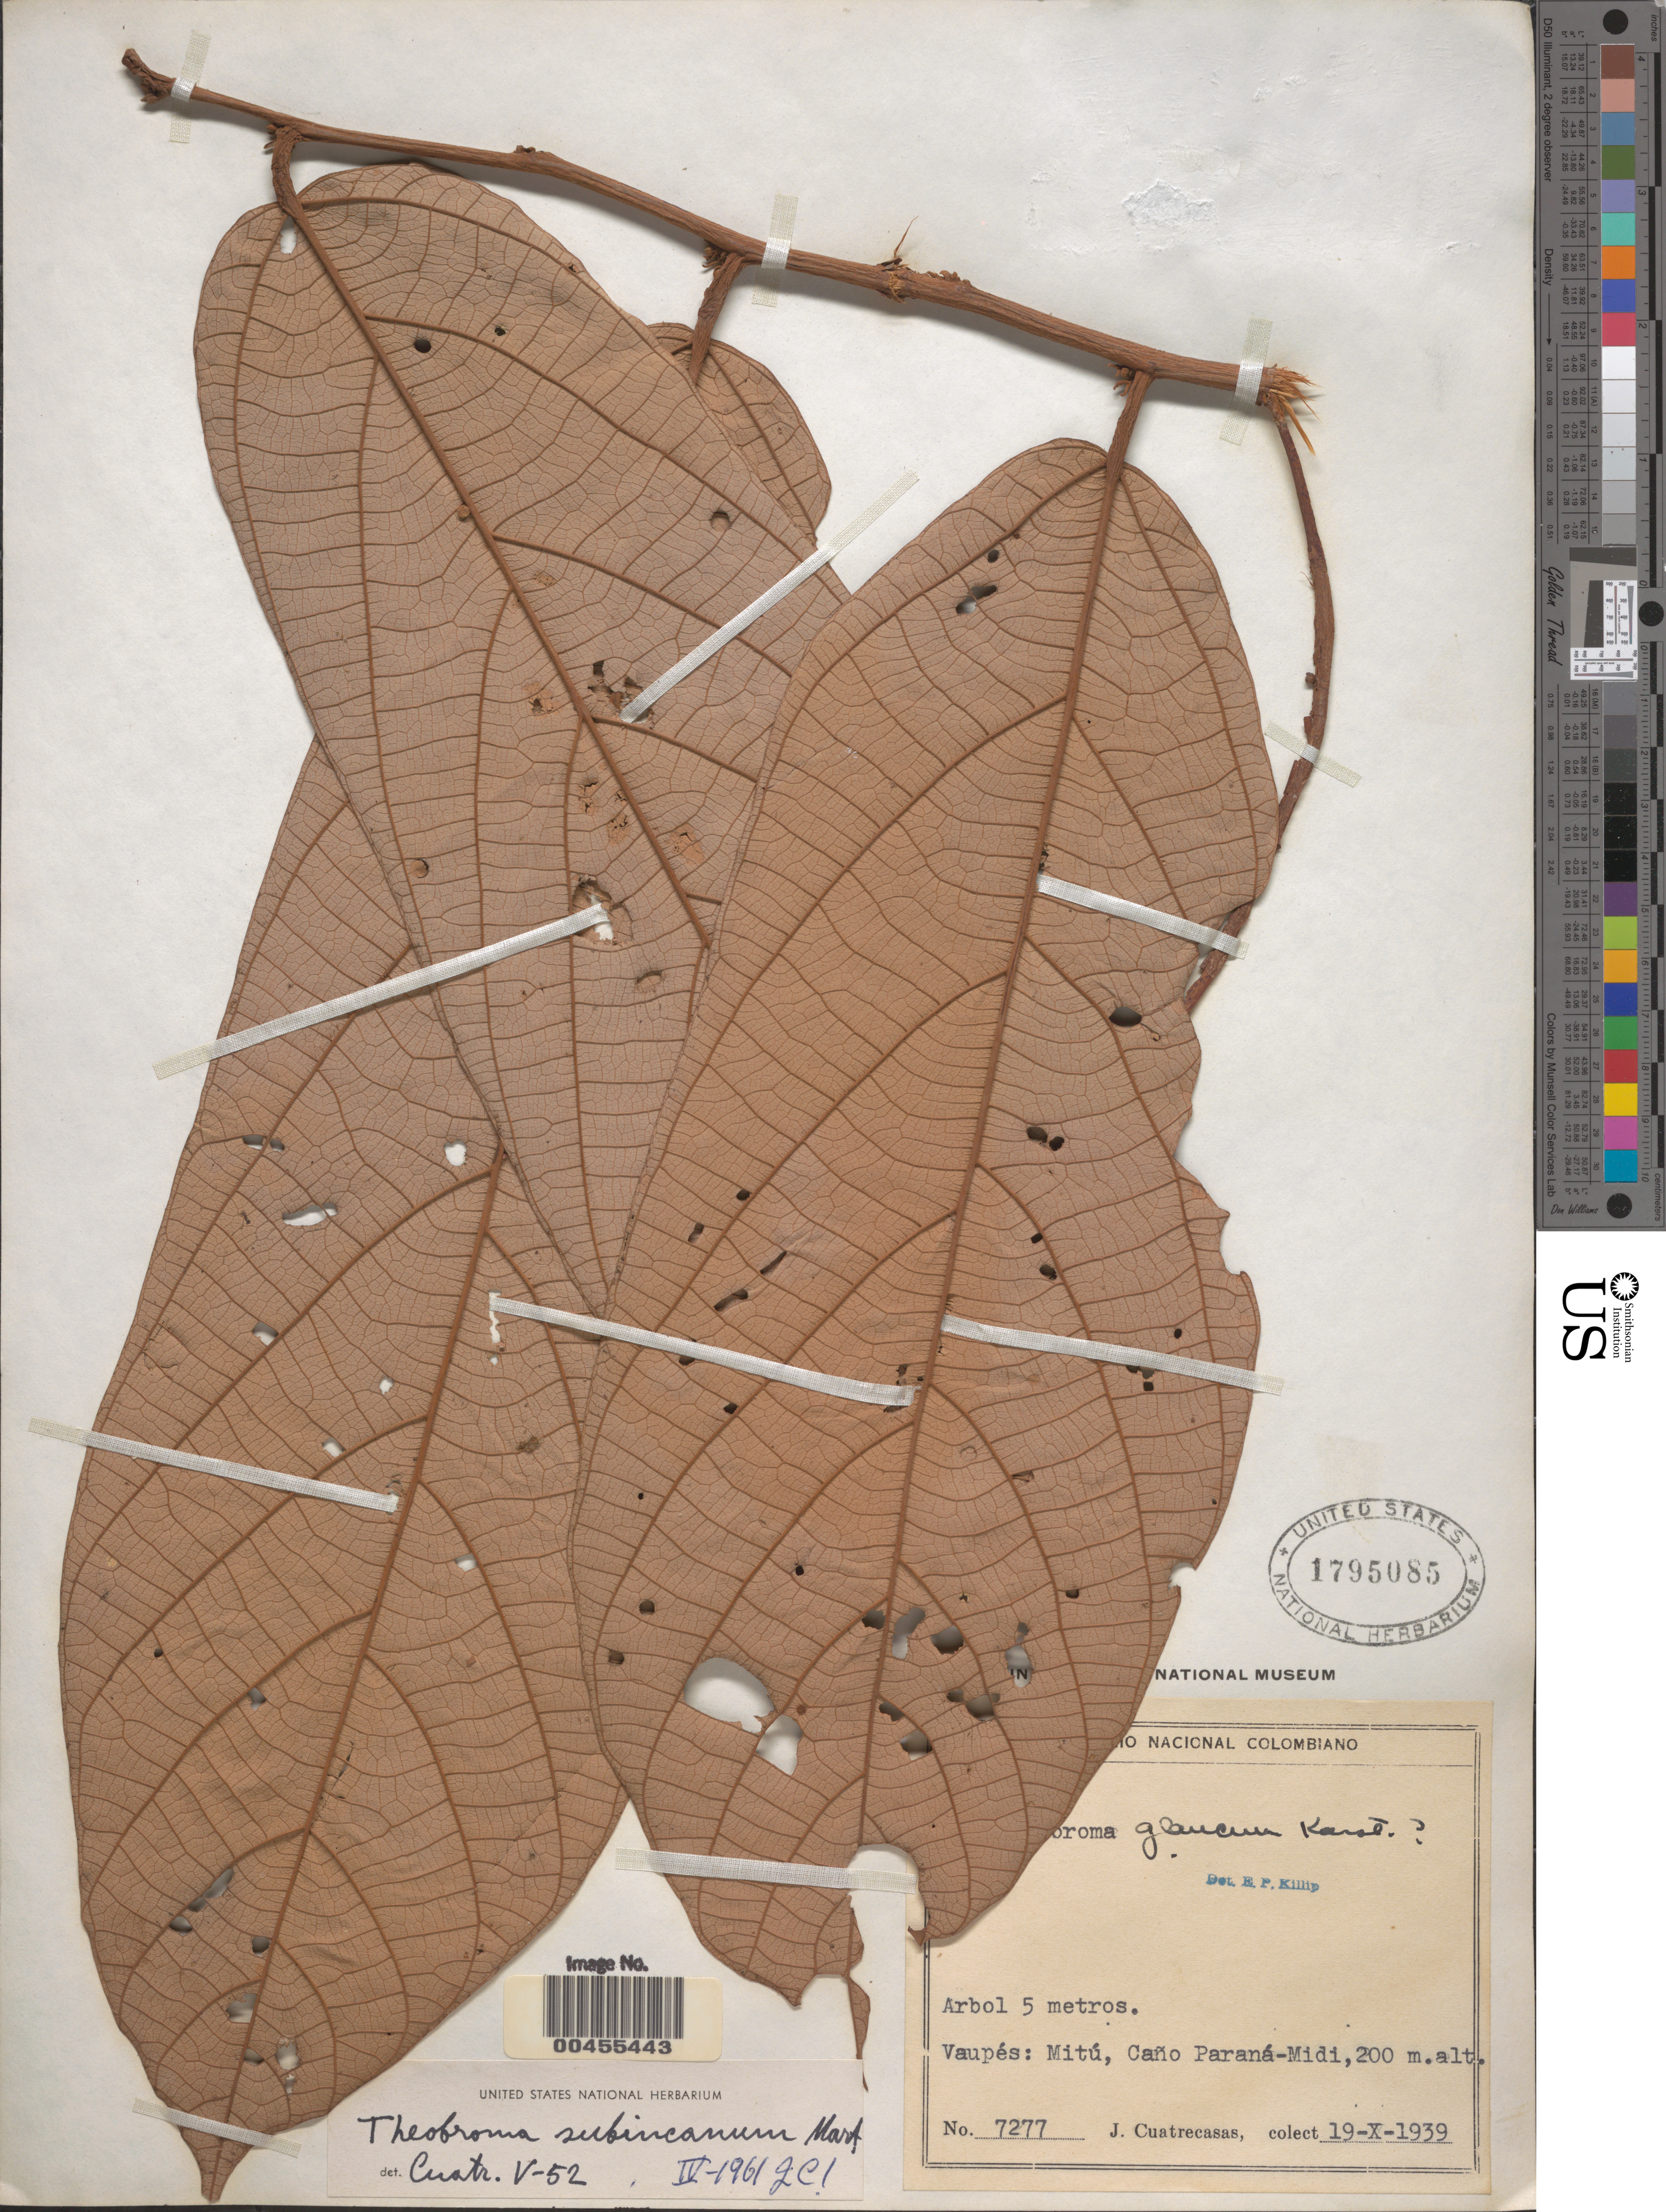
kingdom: Plantae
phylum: Tracheophyta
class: Magnoliopsida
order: Malvales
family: Malvaceae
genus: Theobroma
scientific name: Theobroma subincanum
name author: Mart.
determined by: Cuatrecasas, J.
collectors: J. Cuatrecasas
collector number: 7277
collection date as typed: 19 Oct 1939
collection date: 1939-10-19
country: Colombia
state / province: Vaupés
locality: Mitú, Caño Paraná-Midi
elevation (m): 200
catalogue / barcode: US 1795085